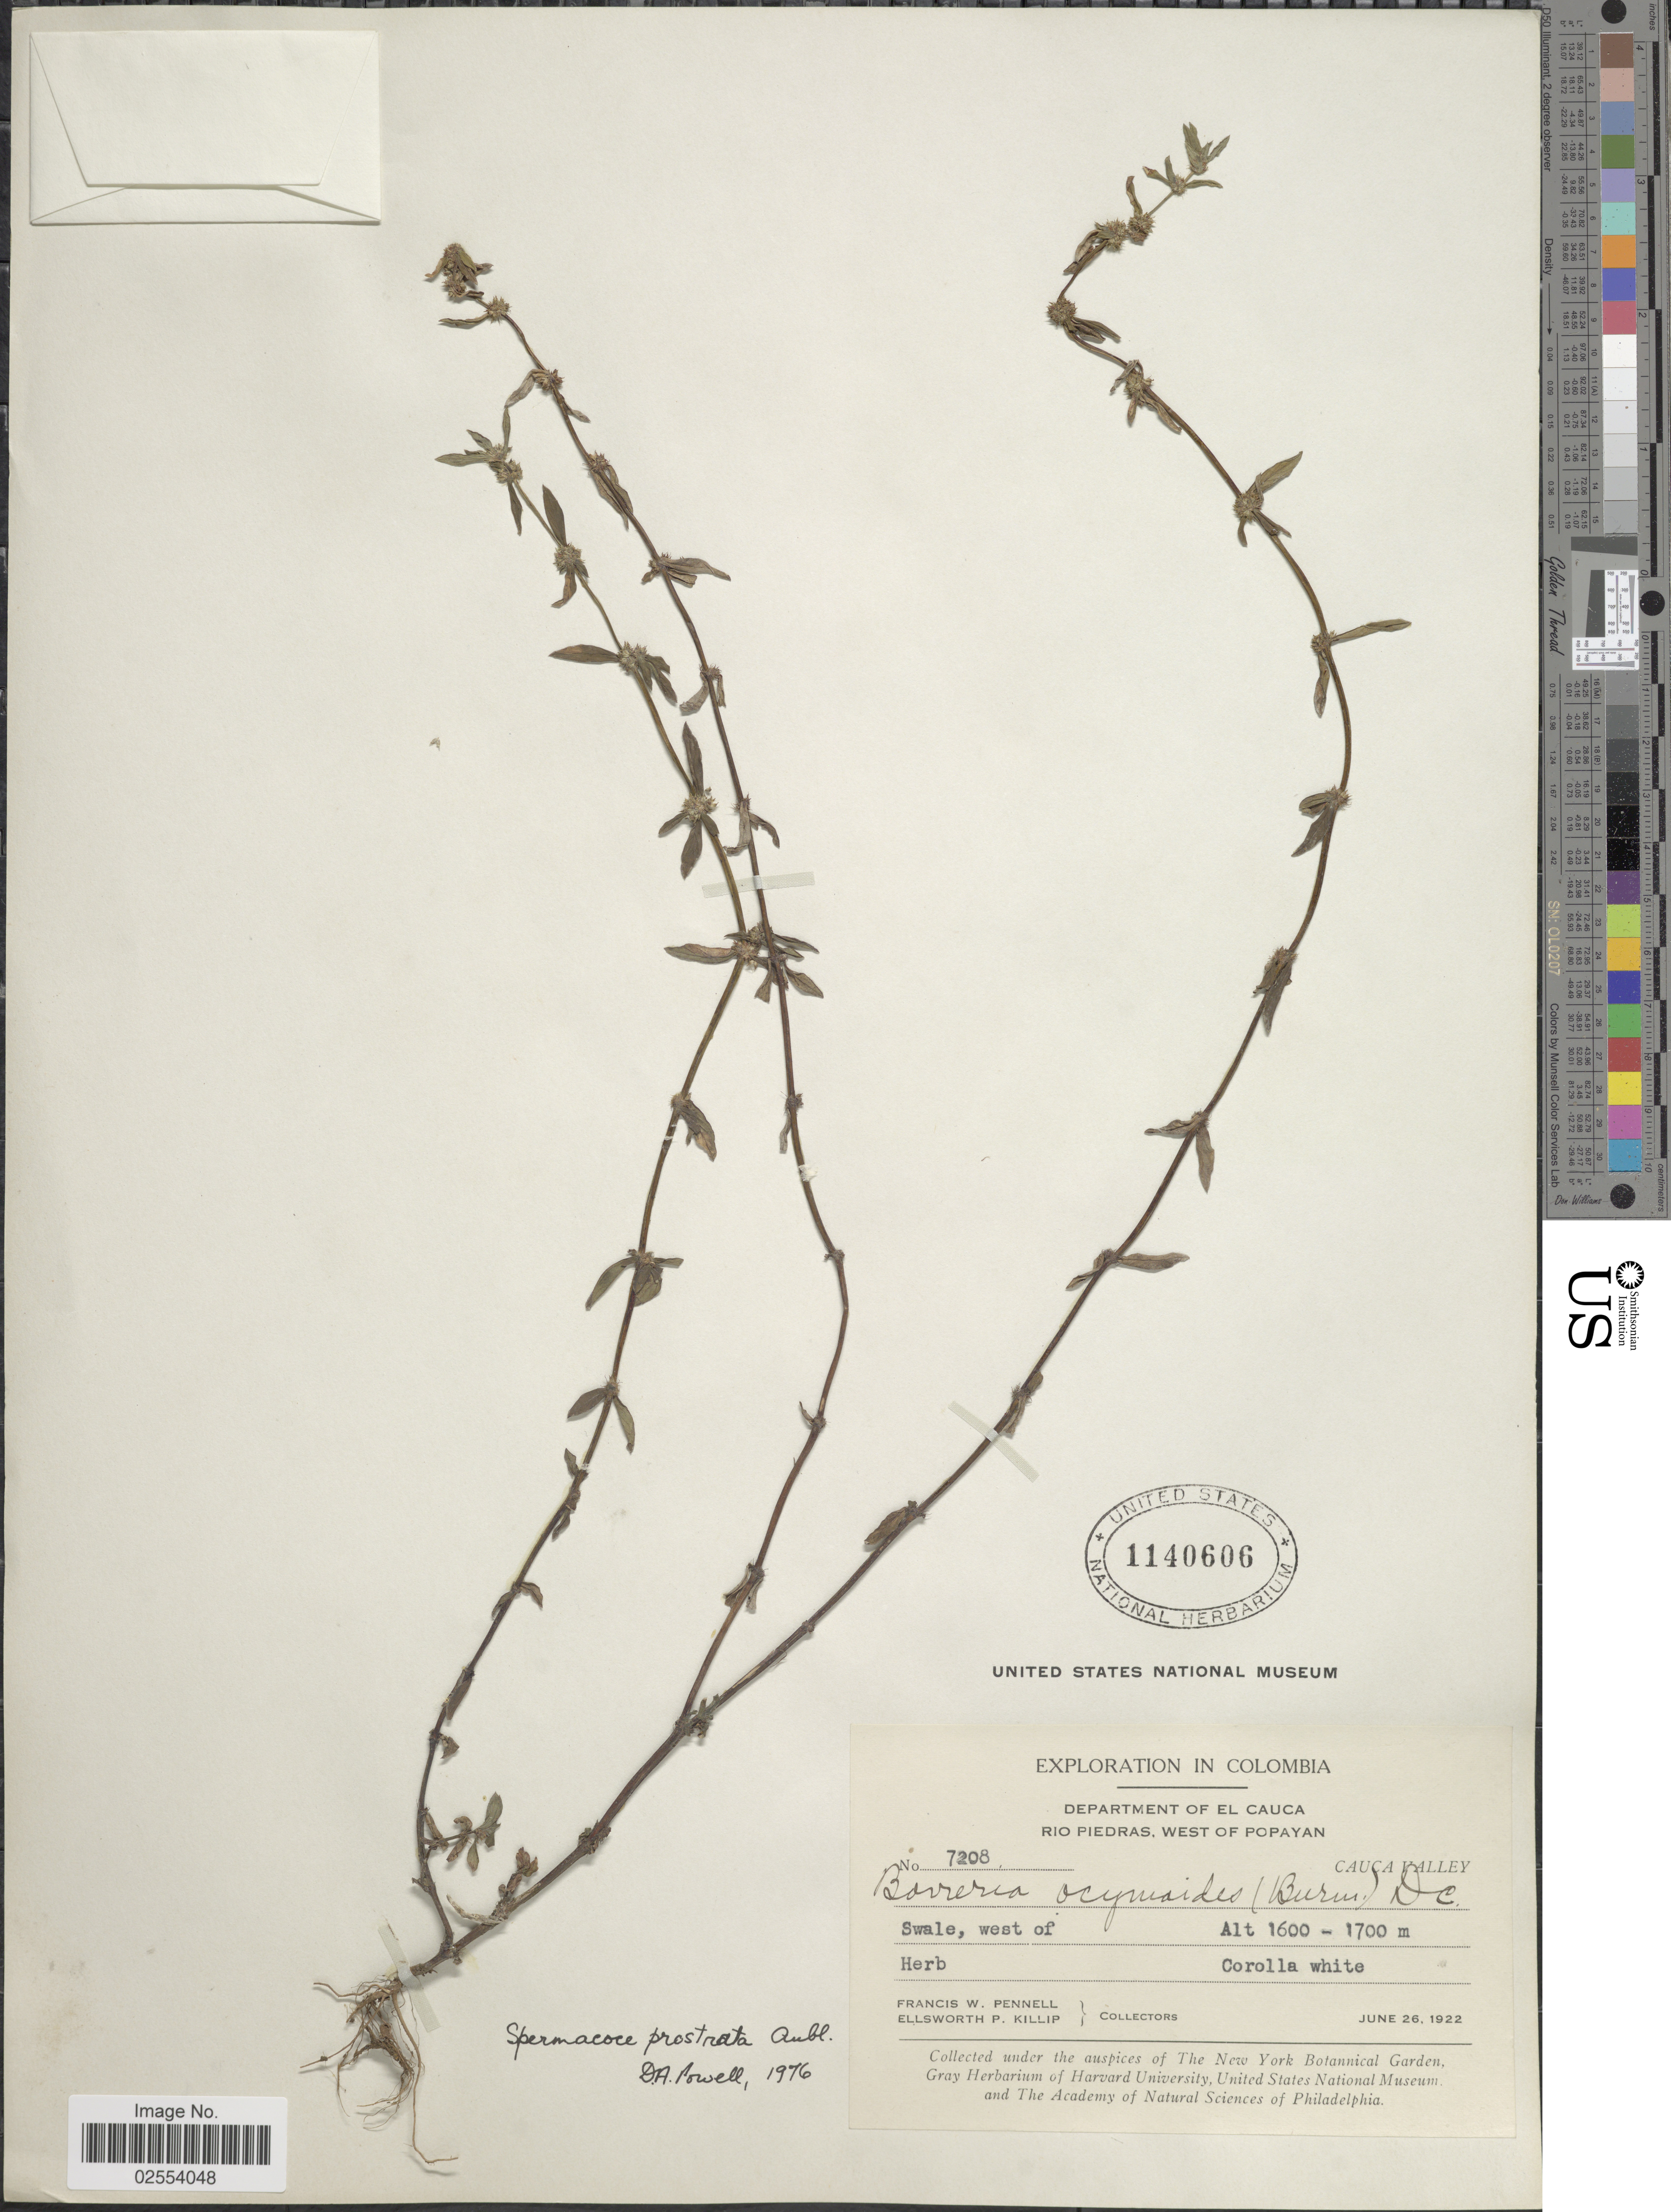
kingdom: Plantae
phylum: Tracheophyta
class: Magnoliopsida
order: Gentianales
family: Rubiaceae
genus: Spermacoce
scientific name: Spermacoce prostrata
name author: Aubl.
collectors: F. W. Pennell & E. P. Killip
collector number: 7208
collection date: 1922-06-26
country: Colombia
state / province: Cauca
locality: Department of El Cauca, Rio Piedras, West of Popoyan, Cauca Valley, Swale, west of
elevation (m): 1600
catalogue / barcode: US 1140606